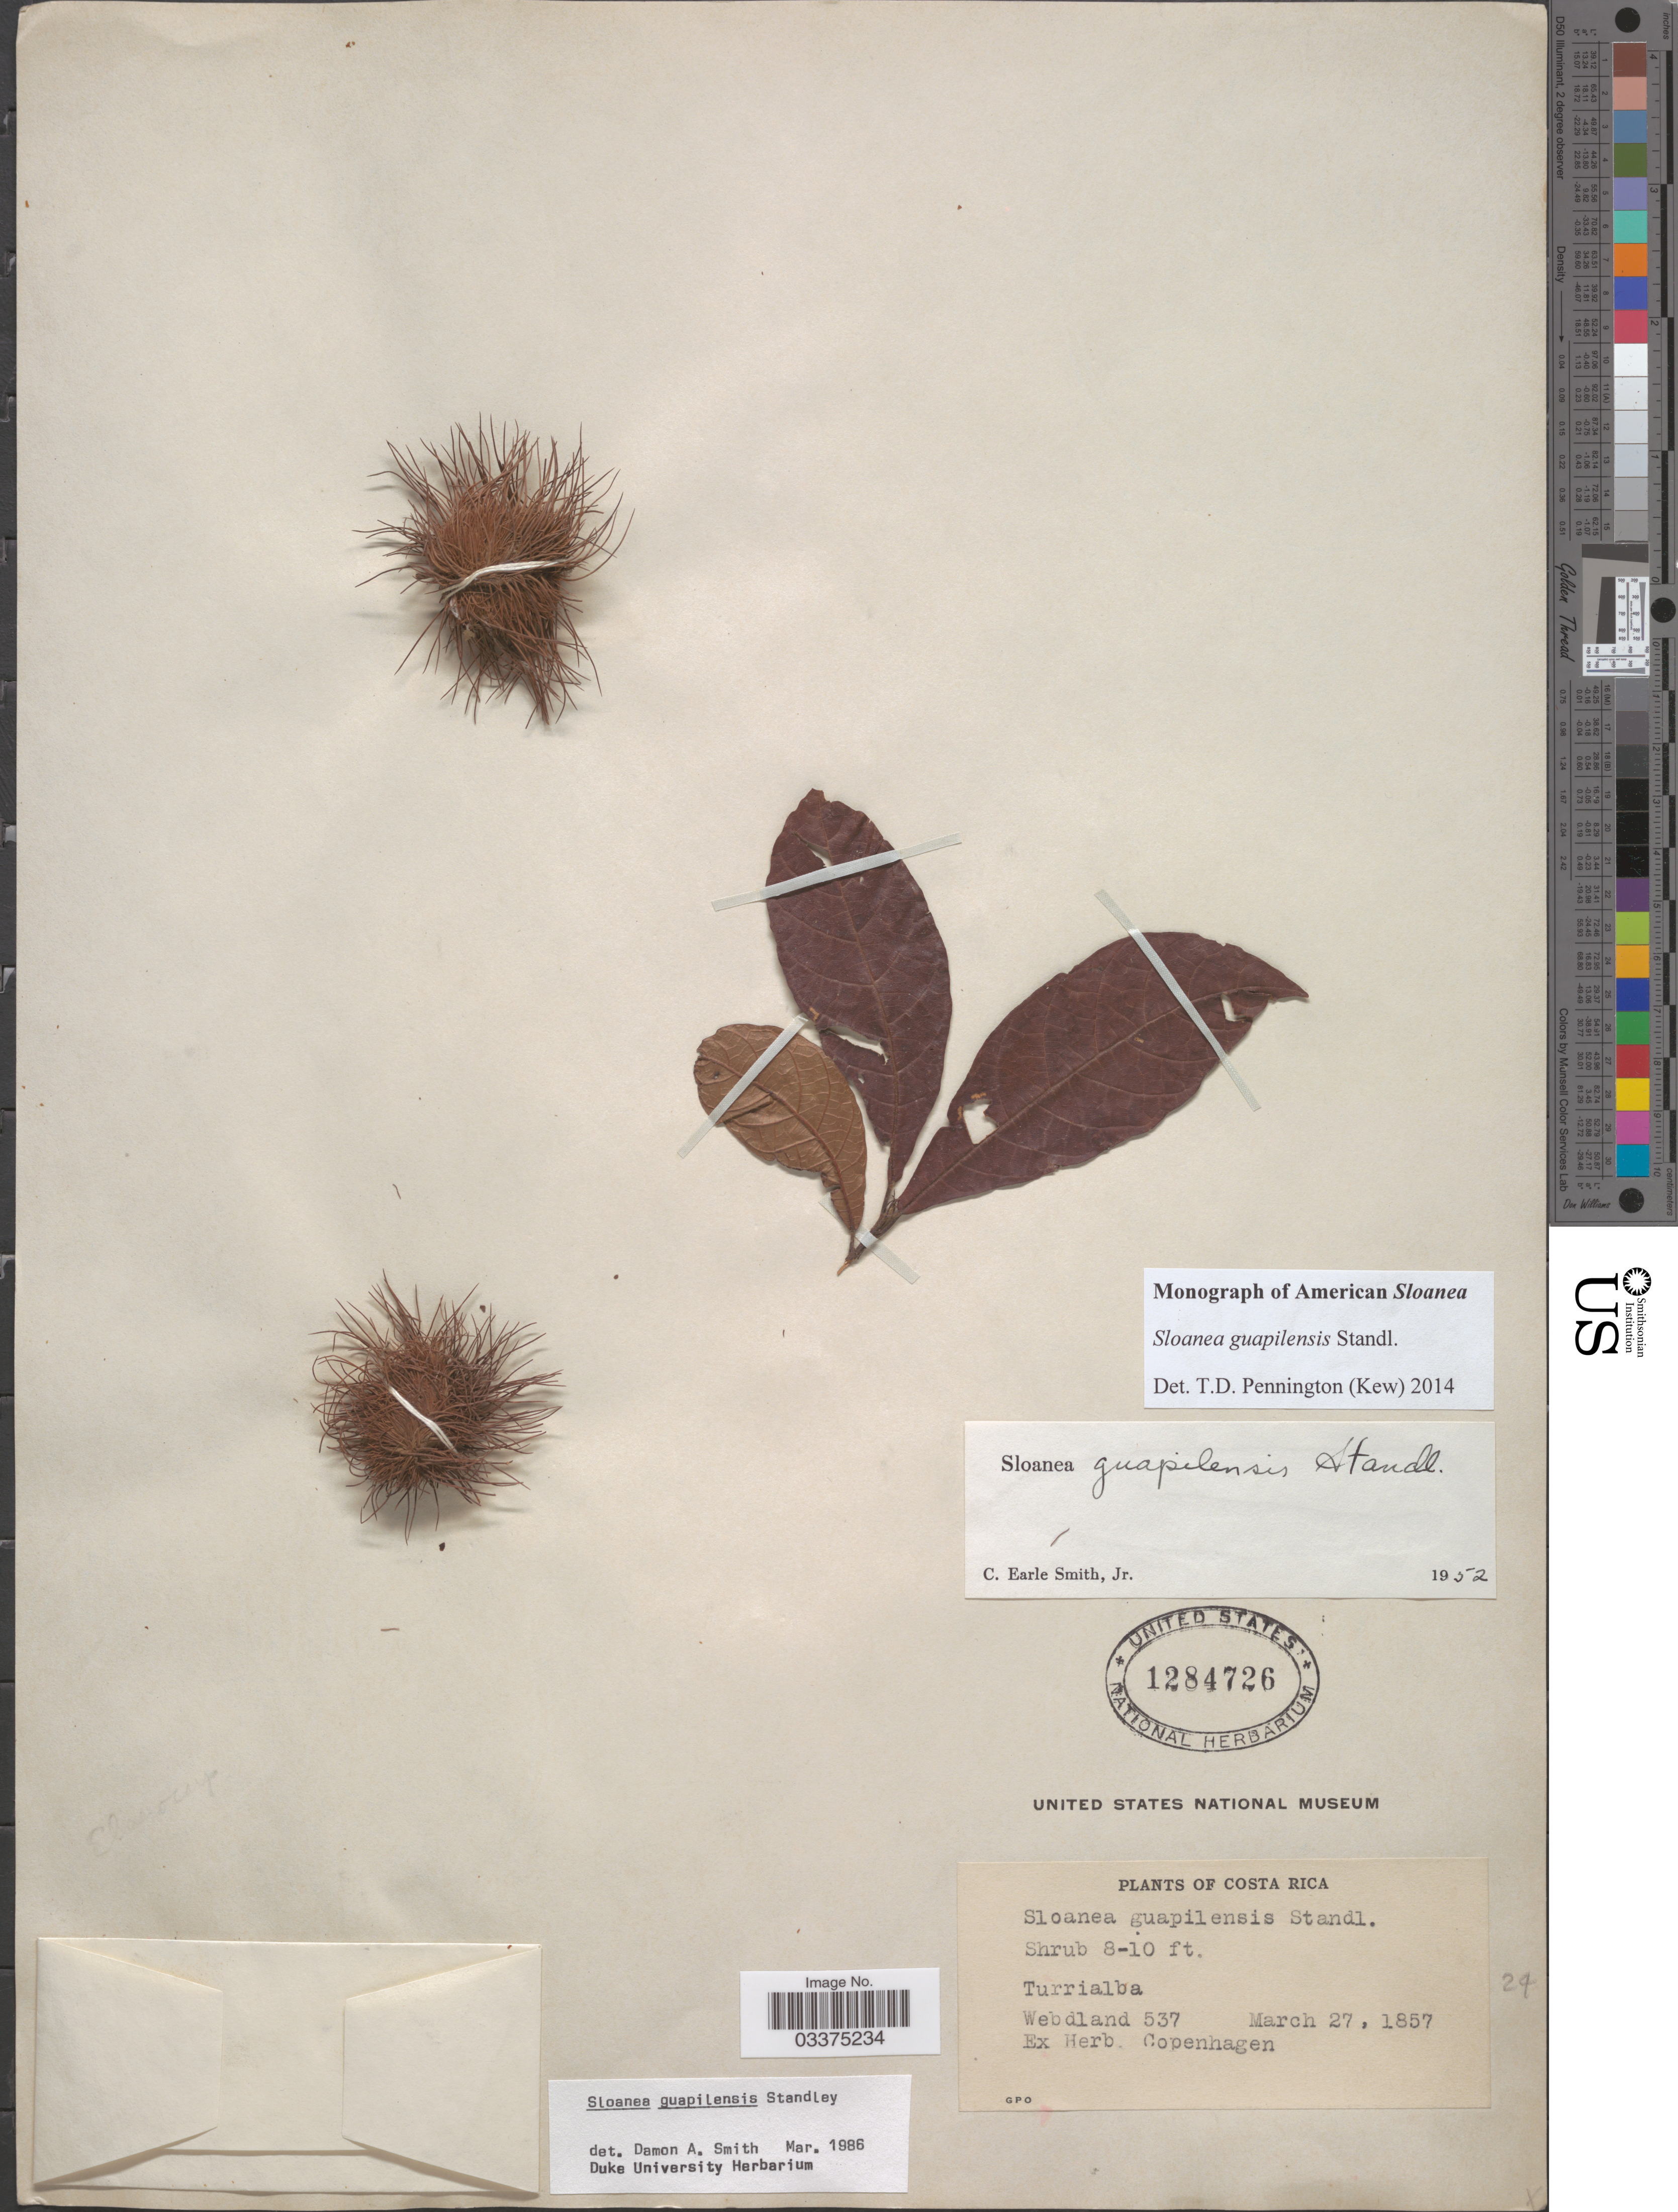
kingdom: Plantae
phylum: Tracheophyta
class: Magnoliopsida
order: Oxalidales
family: Elaeocarpaceae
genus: Sloanea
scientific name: Sloanea guapilensis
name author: Standl.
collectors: Webdland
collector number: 537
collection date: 1857-03-27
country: Costa Rica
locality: Turrialba.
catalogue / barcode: US 1284726